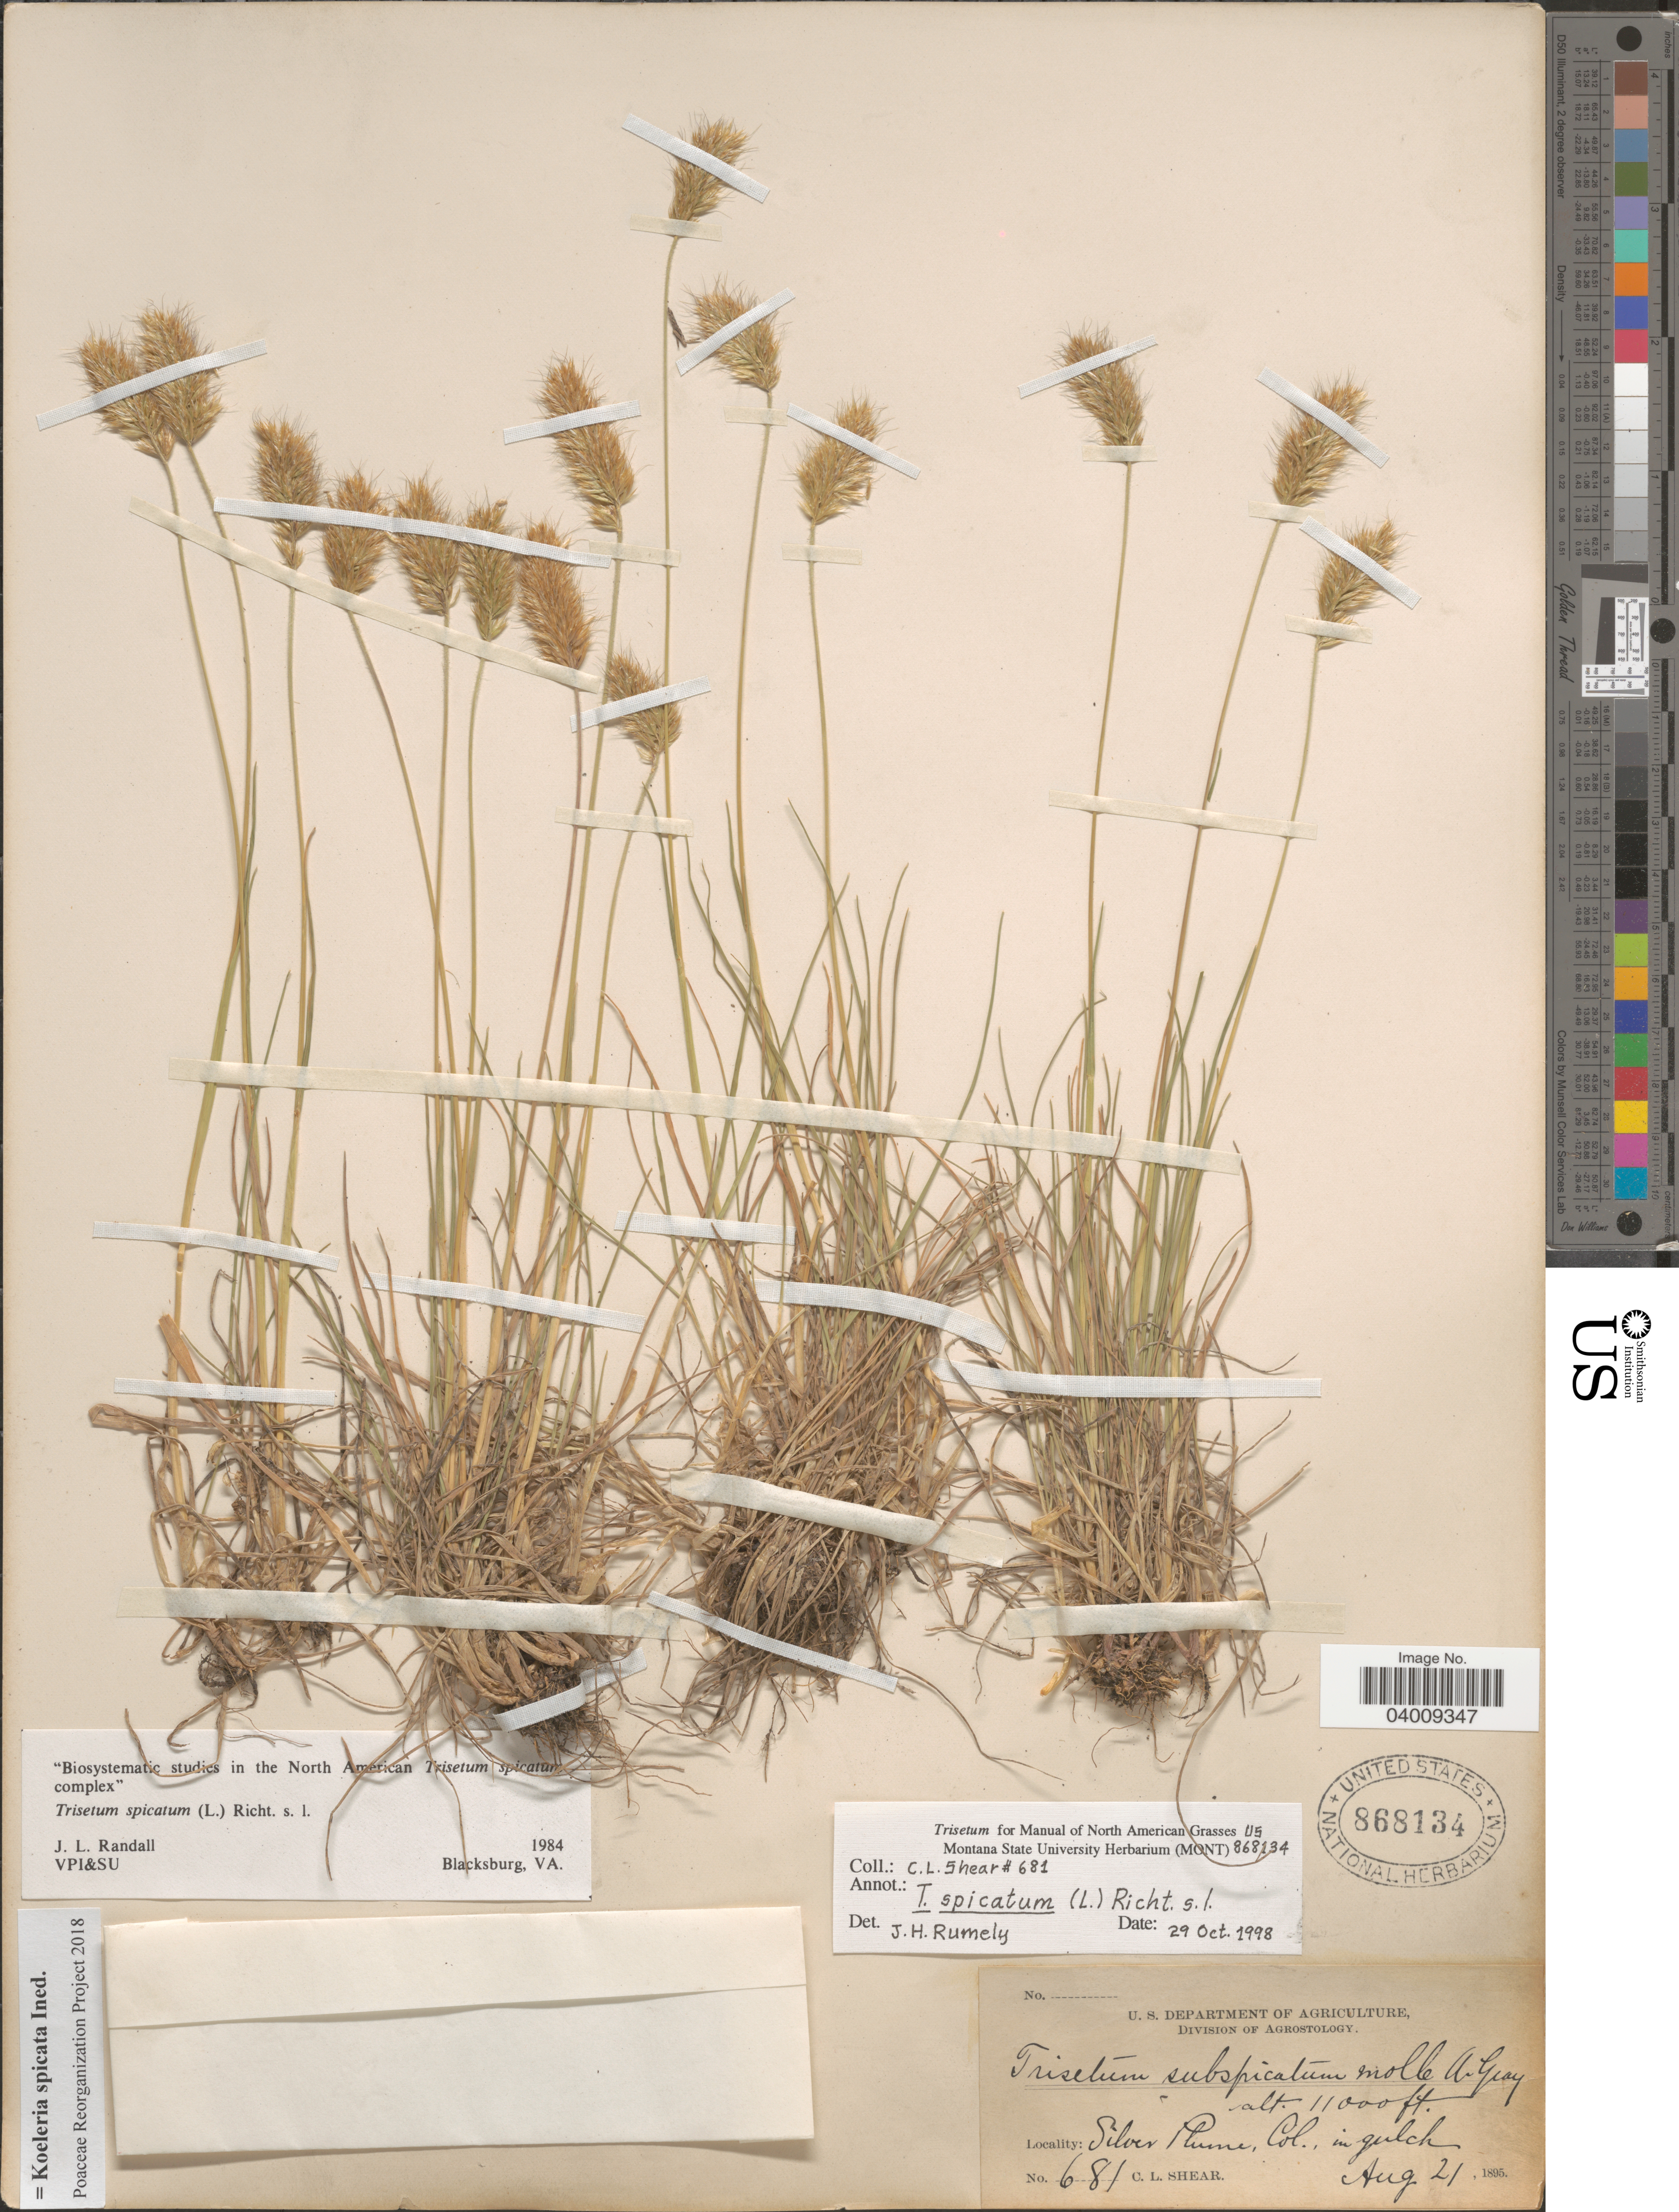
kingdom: Plantae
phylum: Tracheophyta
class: Liliopsida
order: Poales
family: Poaceae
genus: Koeleria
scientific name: Koeleria spicata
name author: (L.) Barberá et al.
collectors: C. L. Shear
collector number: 681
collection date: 1895-08-21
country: United States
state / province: Colorado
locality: Silver Plume.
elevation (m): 3353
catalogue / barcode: US 868134